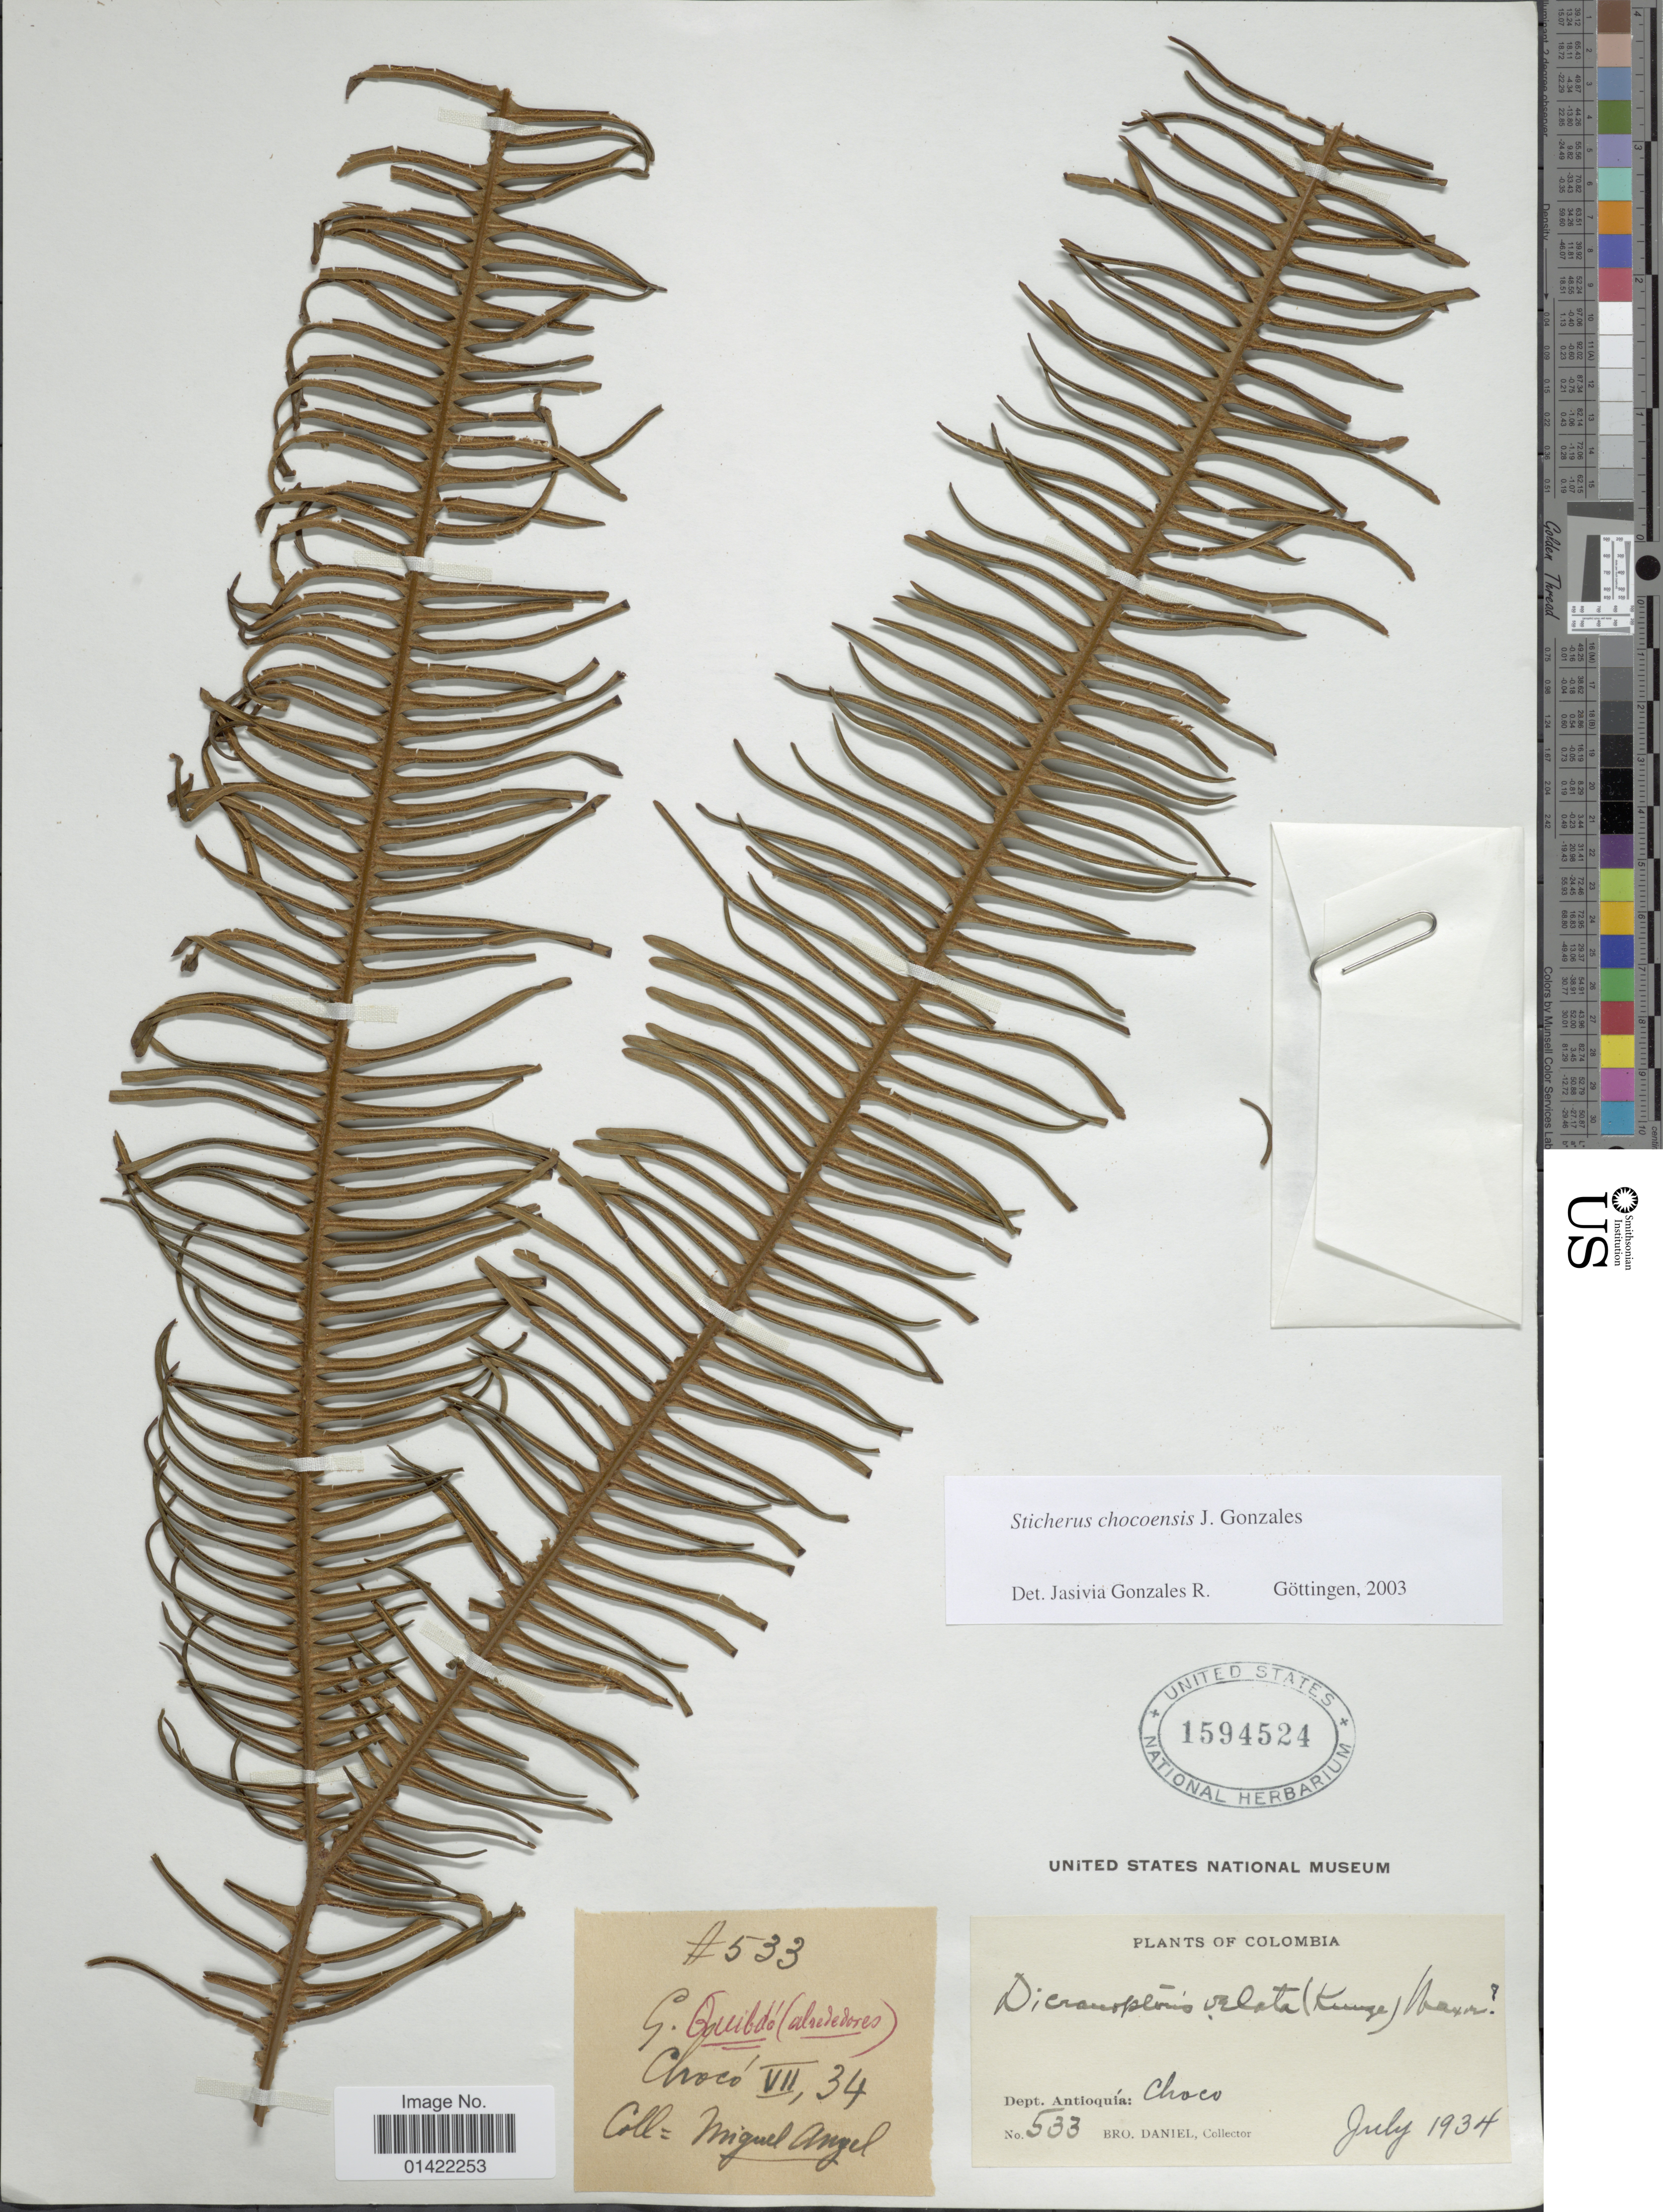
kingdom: Plantae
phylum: Tracheophyta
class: Polypodiopsida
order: Gleicheniales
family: Gleicheniaceae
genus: Sticherus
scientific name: Sticherus chocoensis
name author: J. Gonzales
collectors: Bro. Daniel & A. Miguel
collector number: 533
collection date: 1934-07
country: Colombia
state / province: Antioquia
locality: Choco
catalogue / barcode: US 1594524